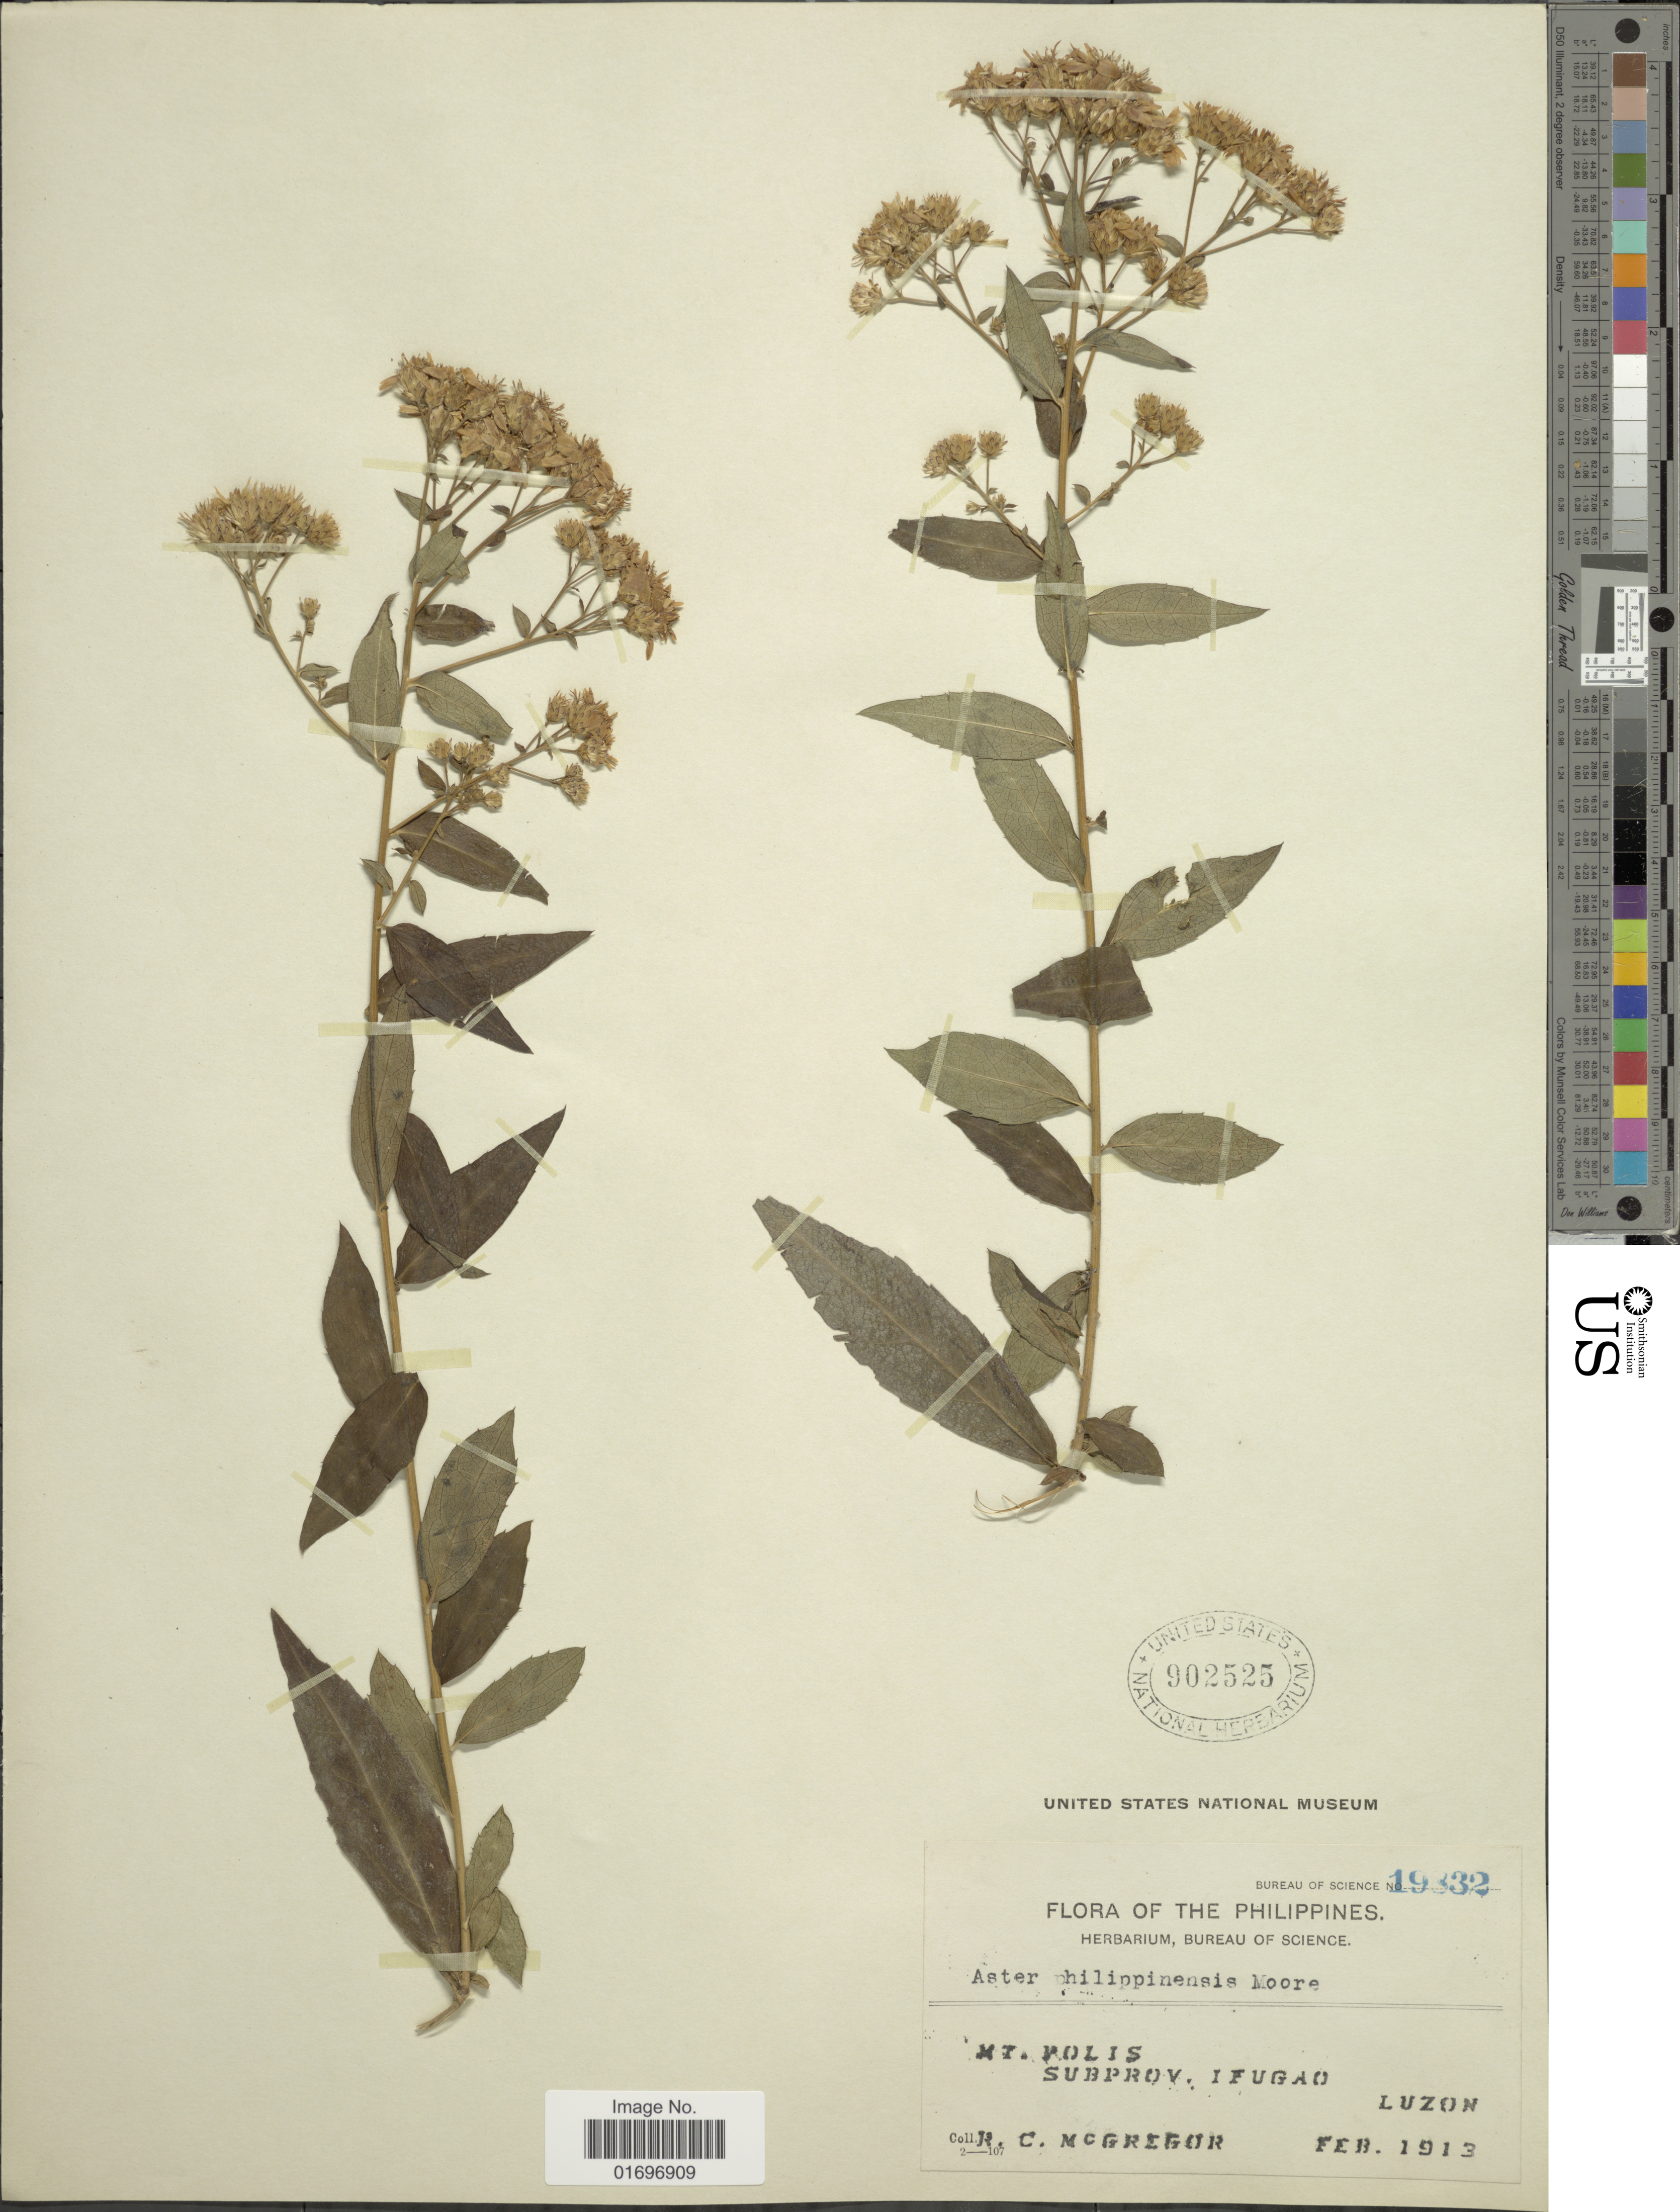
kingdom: Plantae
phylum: Tracheophyta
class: Magnoliopsida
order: Asterales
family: Asteraceae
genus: Aster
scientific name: Aster philippinensis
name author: S. Moore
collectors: R. C. McGregor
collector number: Bureau of Science 19832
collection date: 1913-02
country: Philippines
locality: Mt. Polis, Subprov. Ifugao, Luzon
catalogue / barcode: US 902525